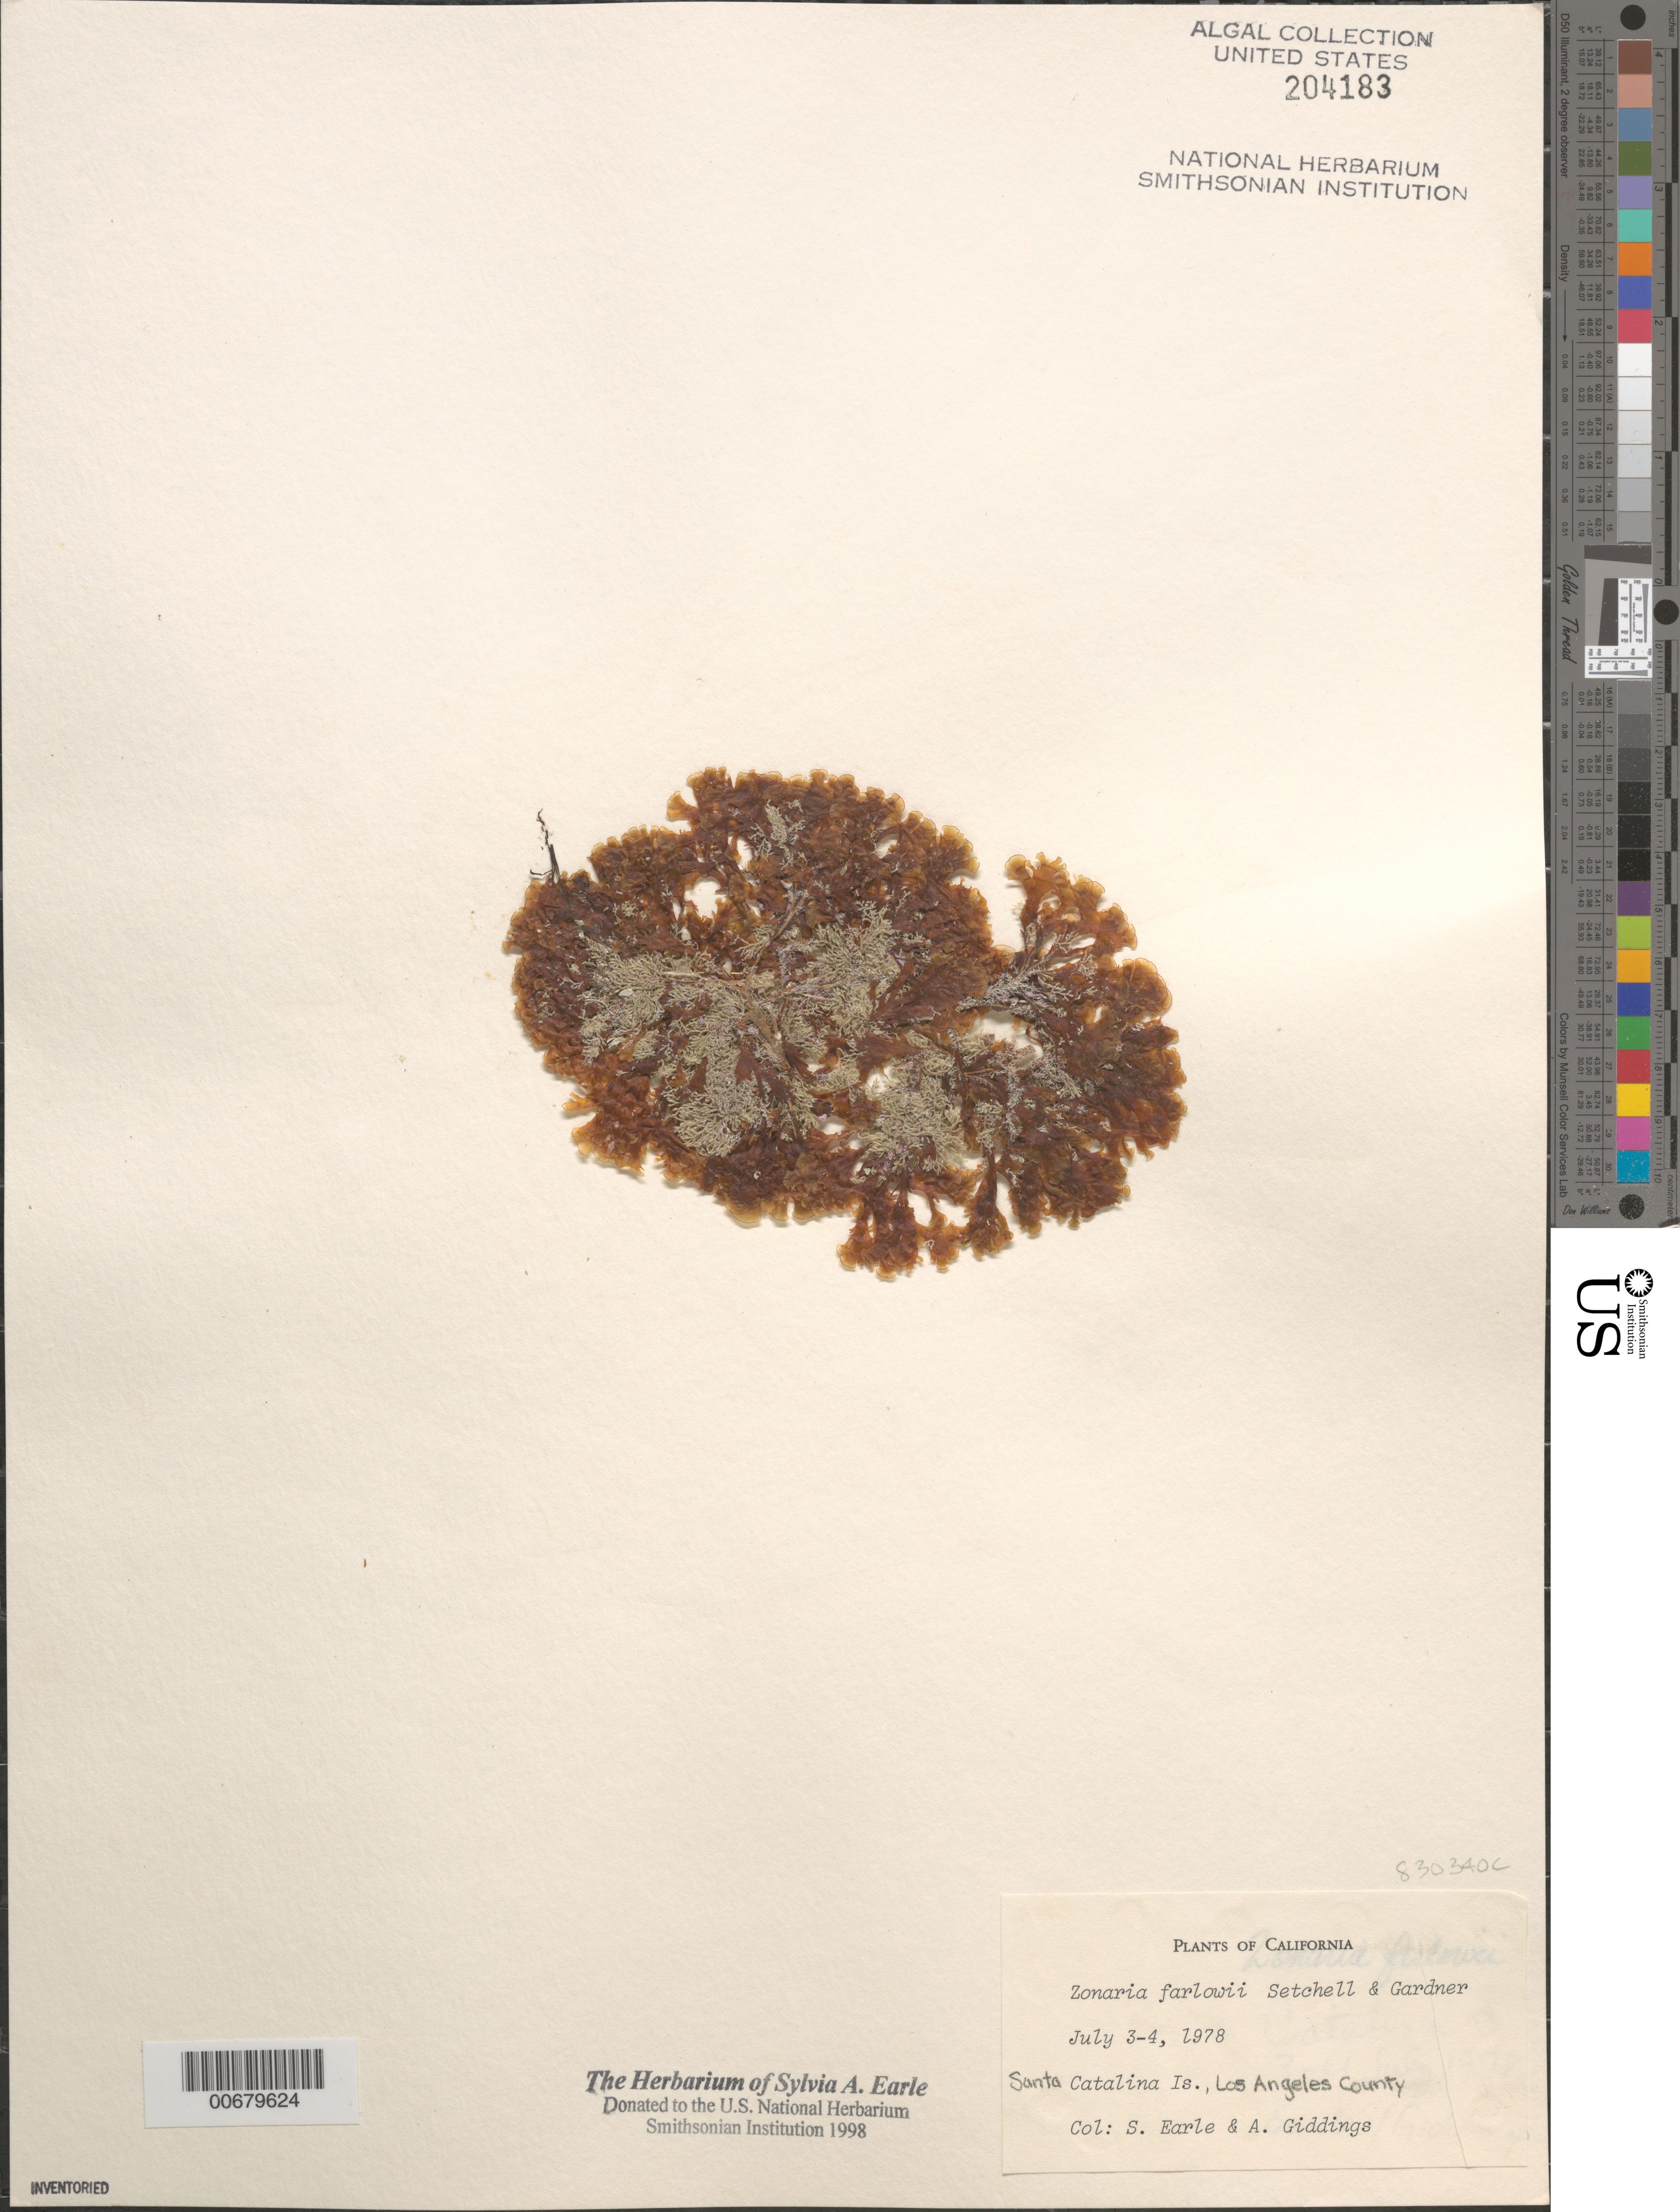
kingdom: Chromista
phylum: Ochrophyta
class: Phaeophyceae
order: Dictyotales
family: Dictyotaceae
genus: Zonaria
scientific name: Zonaria farlowii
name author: Setch. & N.L. Gardner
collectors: S. A. Earle & A. Giddings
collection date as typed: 03 Jul 1978 to 04 Jul 1978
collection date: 1978-07-03/1978-07-04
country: United States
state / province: California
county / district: Los Angeles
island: Santa Catalina Island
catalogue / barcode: US 204183